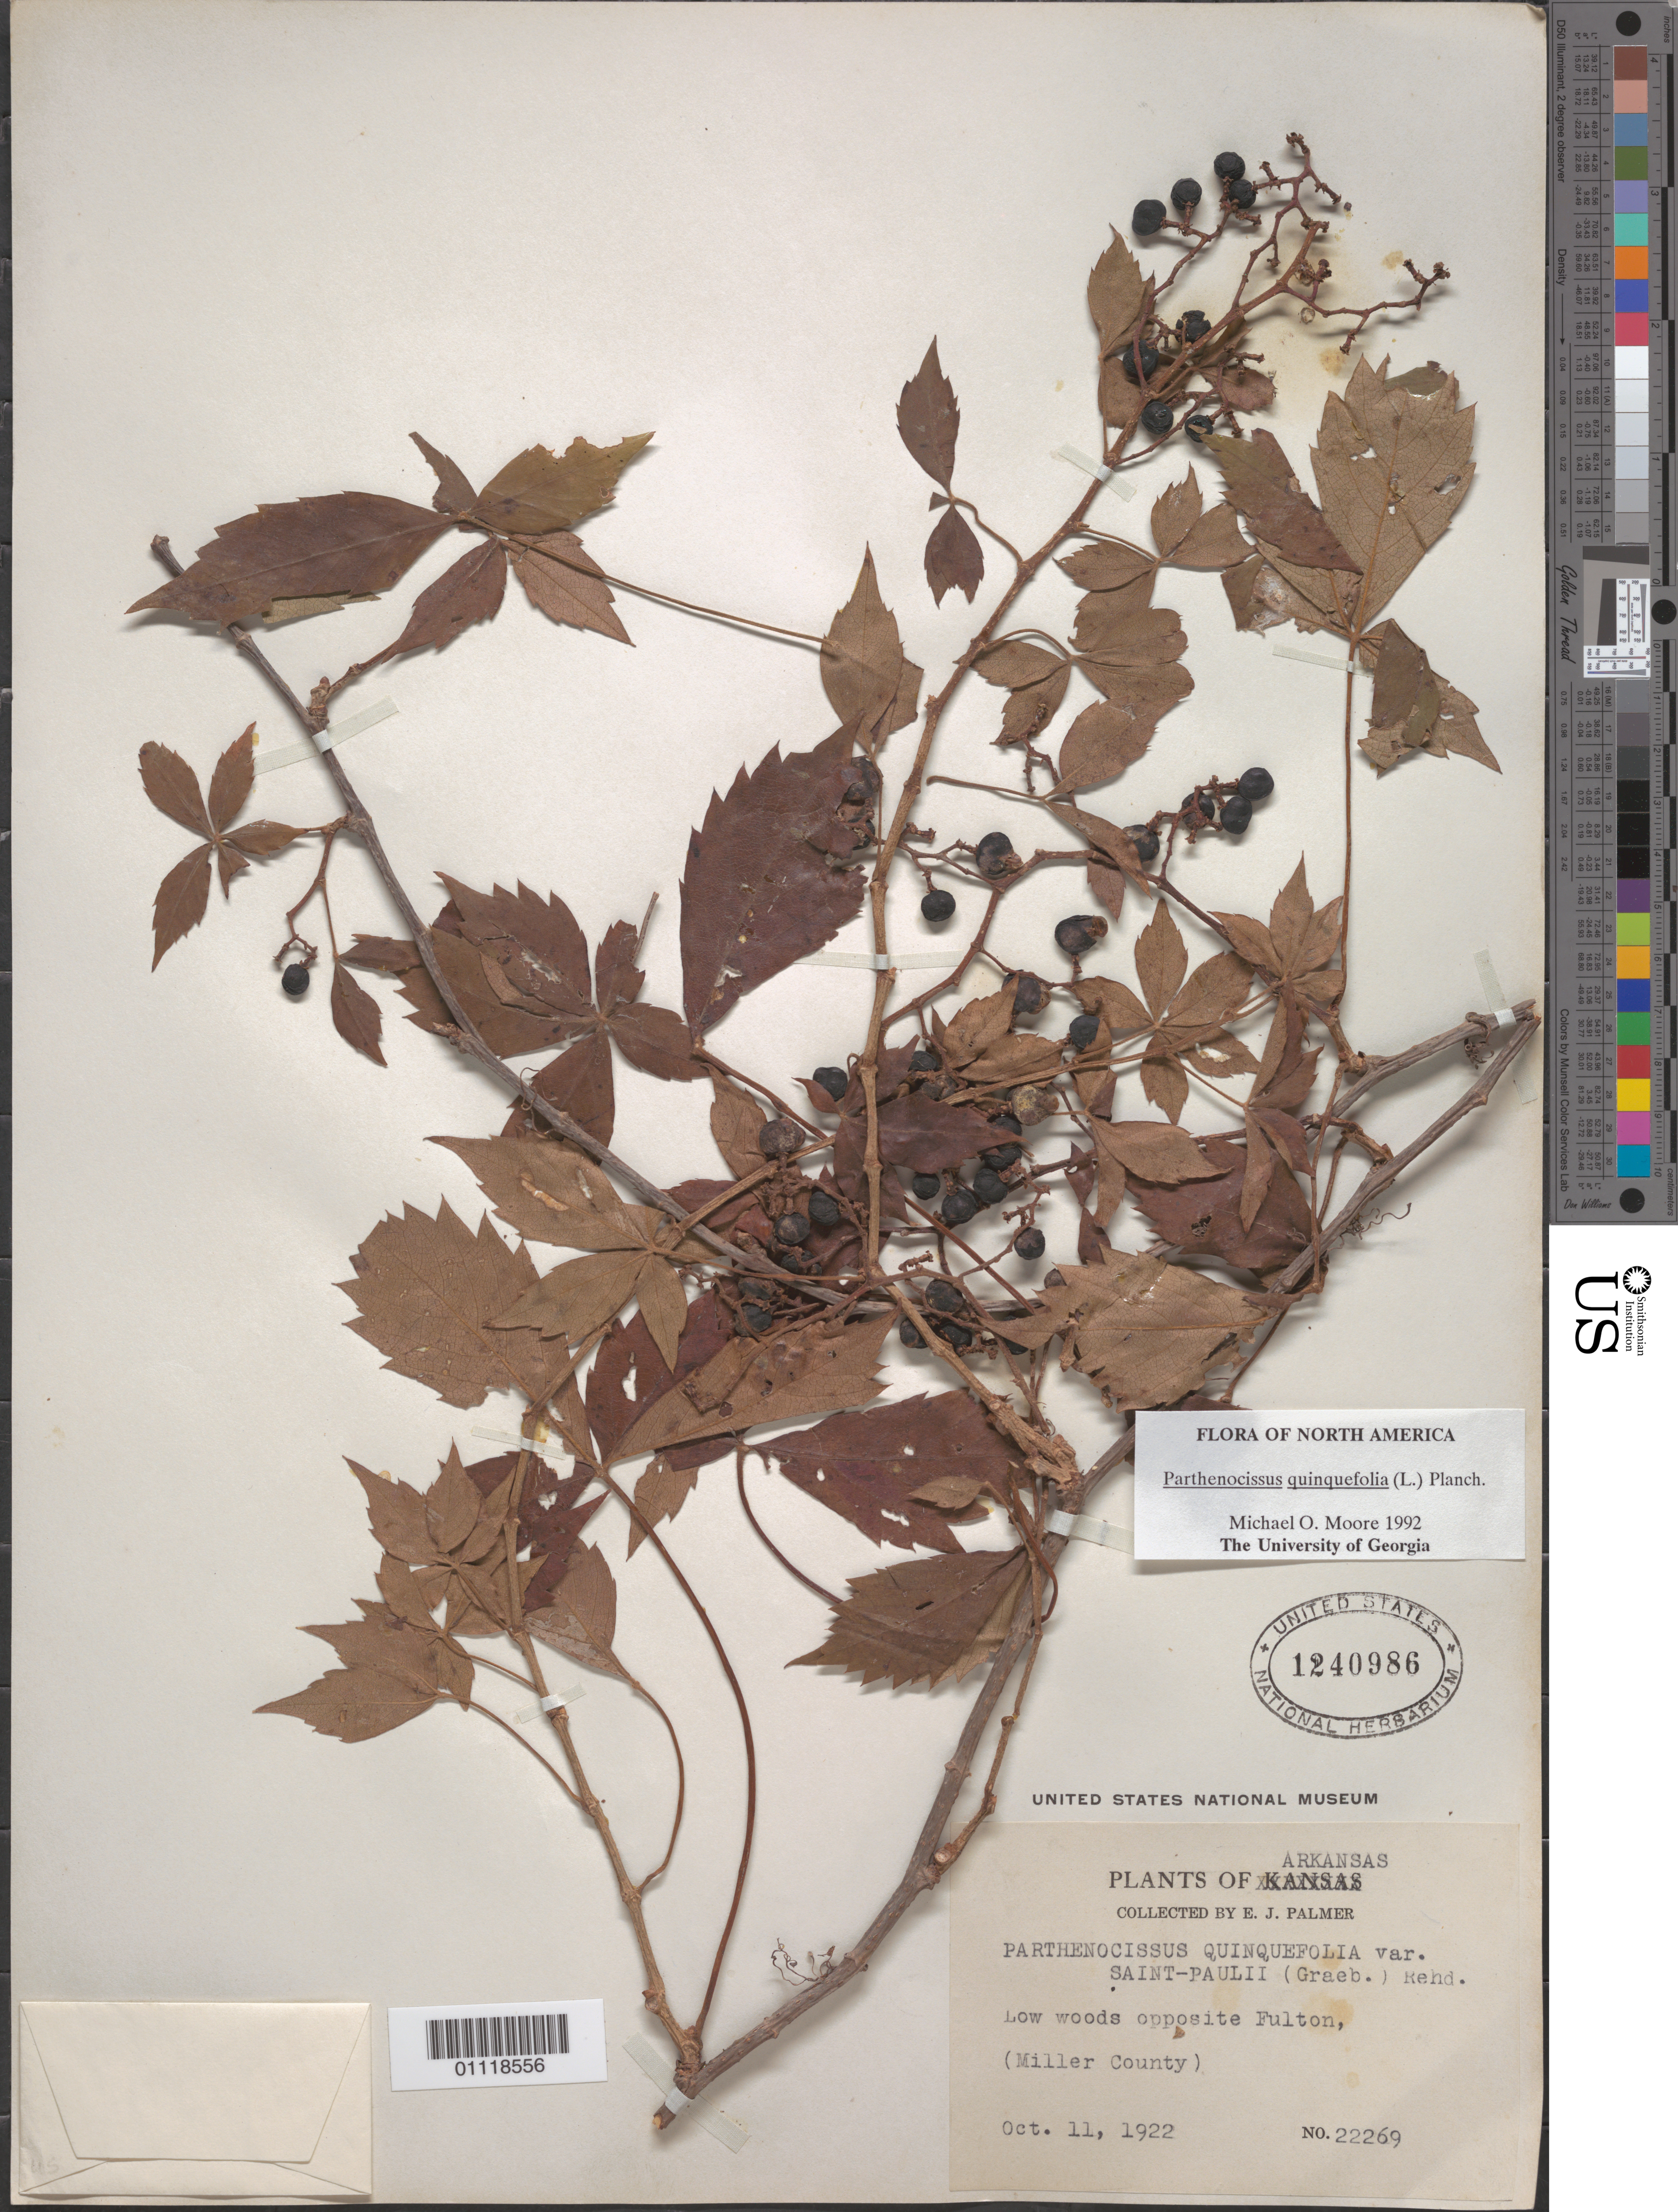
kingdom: Plantae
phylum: Tracheophyta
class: Magnoliopsida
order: Vitales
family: Vitaceae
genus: Parthenocissus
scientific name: Parthenocissus quinquefolia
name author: (L.) Planch.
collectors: E. J. Palmer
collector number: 22269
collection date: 1922-10-11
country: United States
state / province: Arkansas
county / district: Miller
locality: Opposite Fulton.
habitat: Low woods.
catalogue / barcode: US 1240986